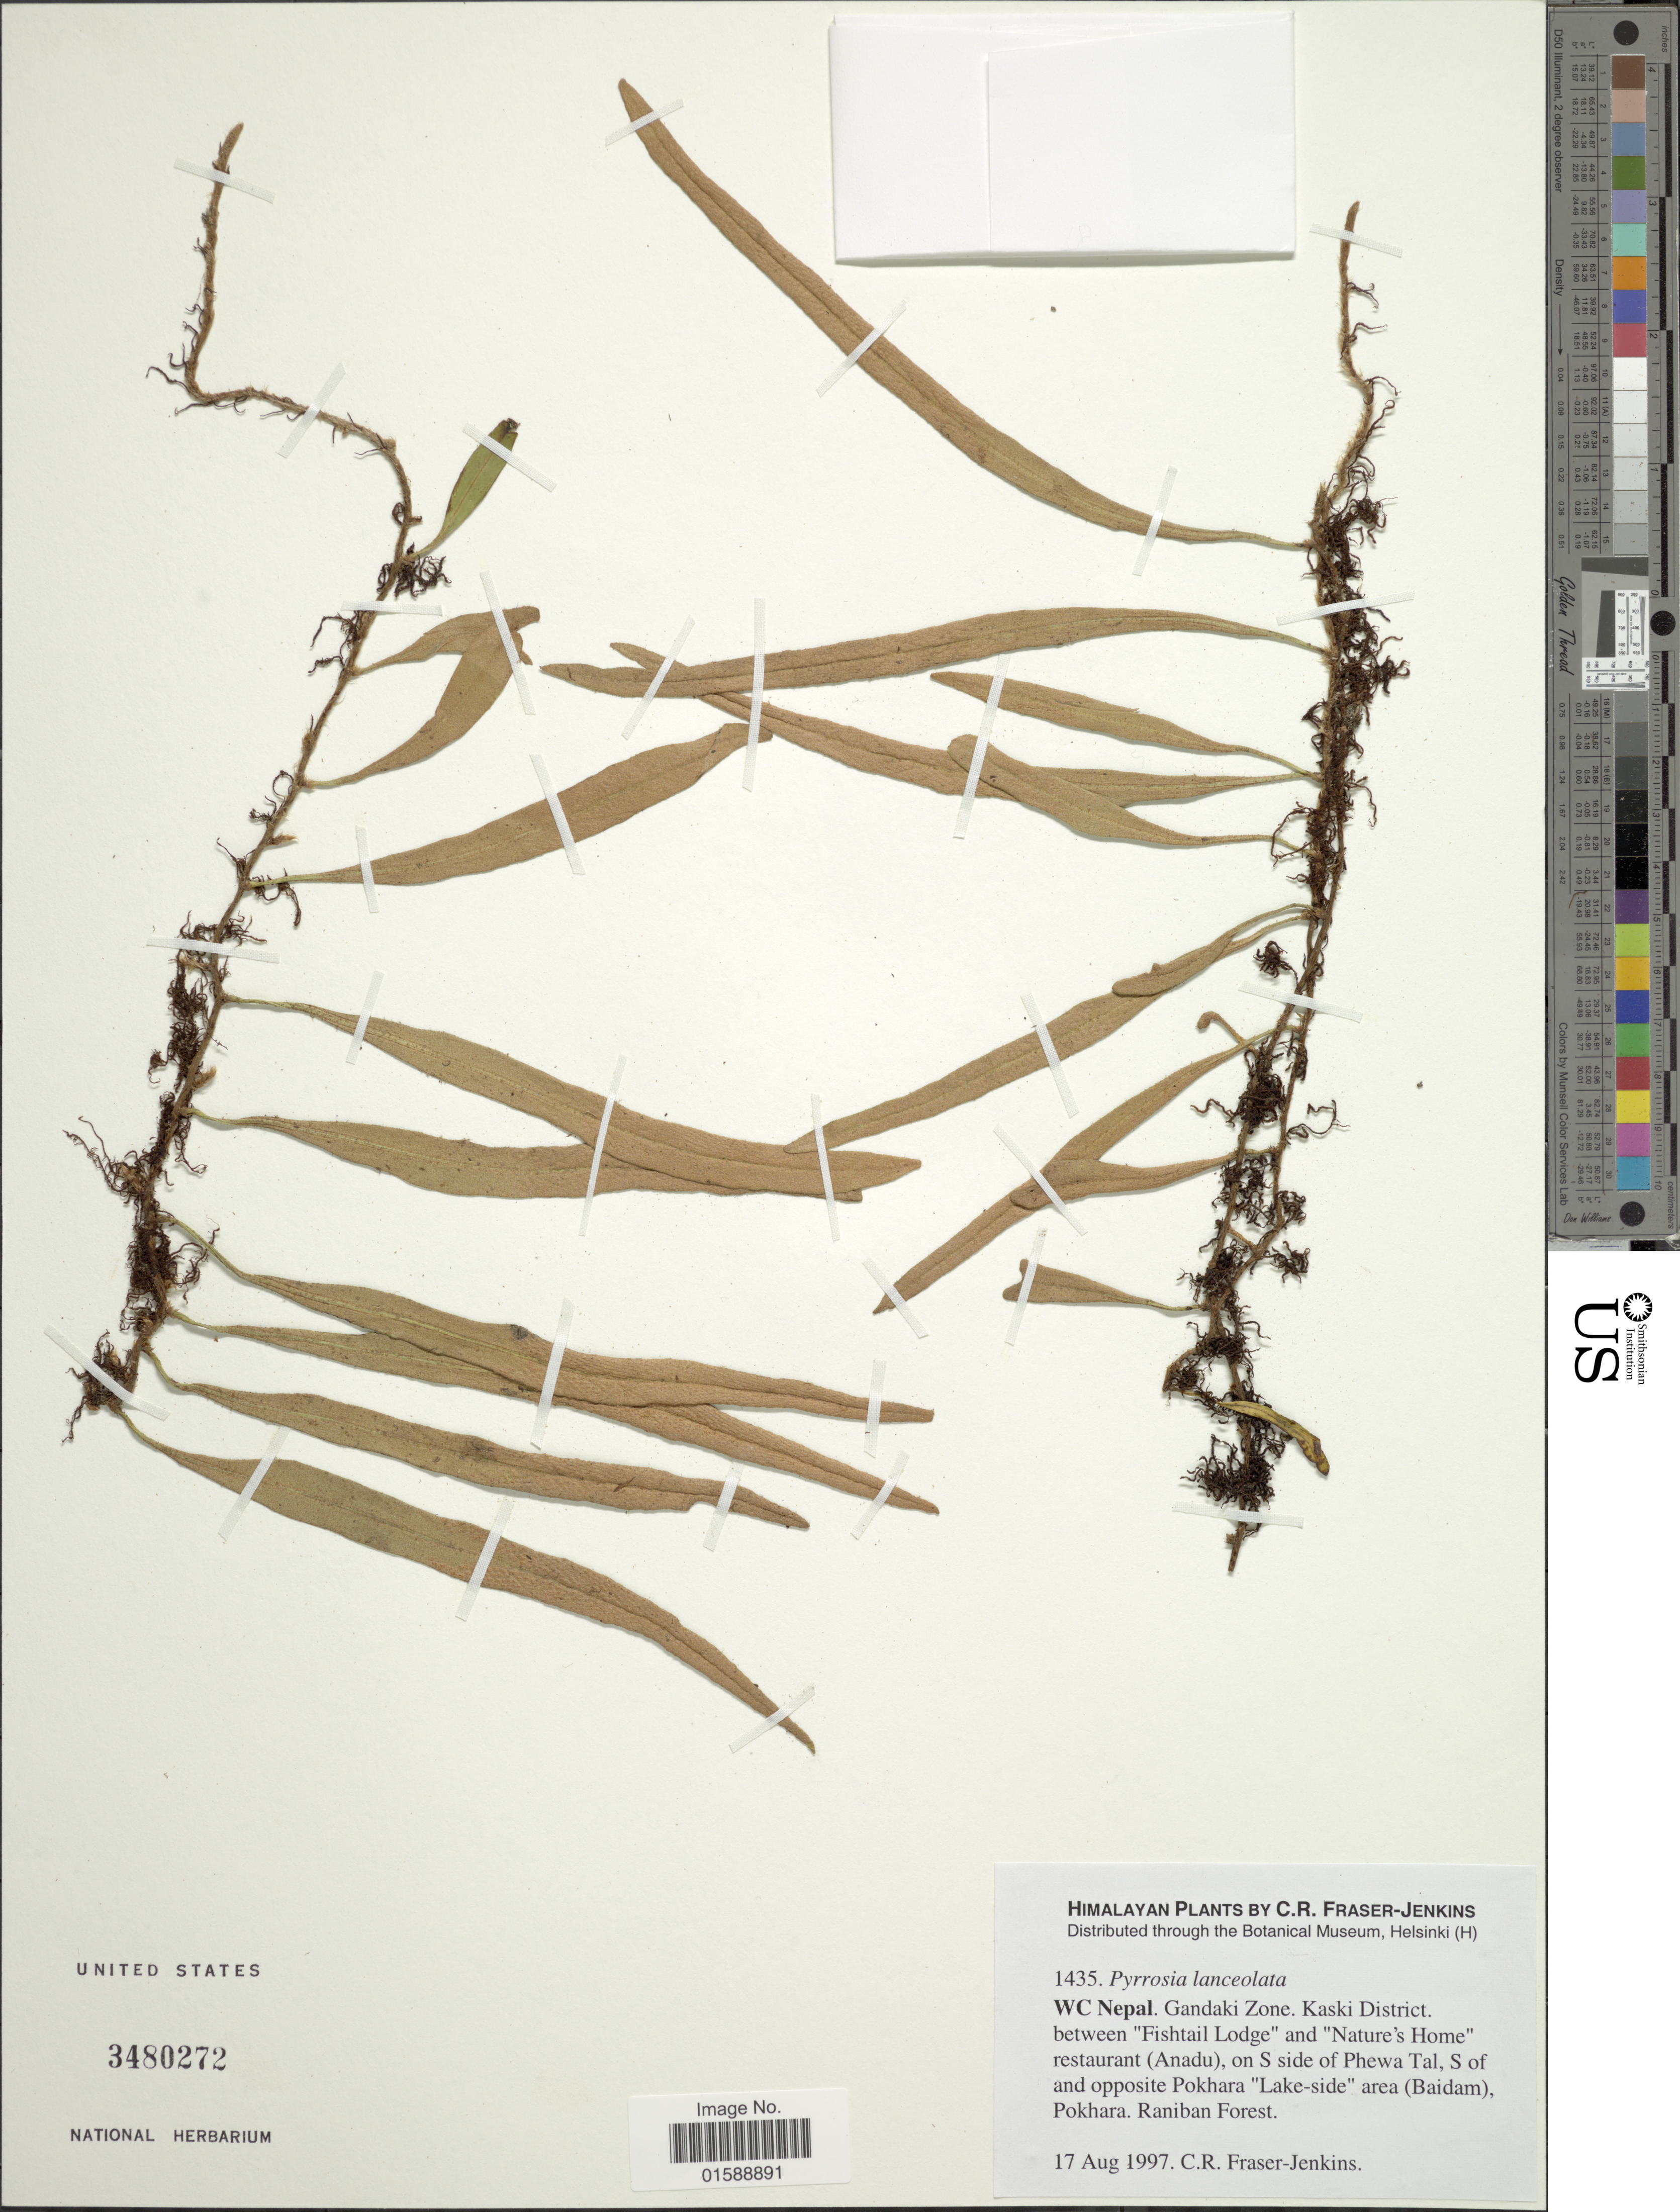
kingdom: Plantae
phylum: Tracheophyta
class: Polypodiopsida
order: Polypodiales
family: Polypodiaceae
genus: Pyrrosia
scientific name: Pyrrosia lanceolata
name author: (L.) Farw.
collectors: C. R. Fraser-Jenkins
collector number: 1435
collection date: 1997-08-17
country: Nepal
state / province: Gandaki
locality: Himalayan. WC Nepal. Kaski District. between "Fishtail Lodge" and "Nature's Home" restaurant (Anadu), on S side of Phewa Tal, S of and oppsite Pokhara "Lake-side" area (Baidam), Pokhara. Raniban Forest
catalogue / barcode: US 3480272